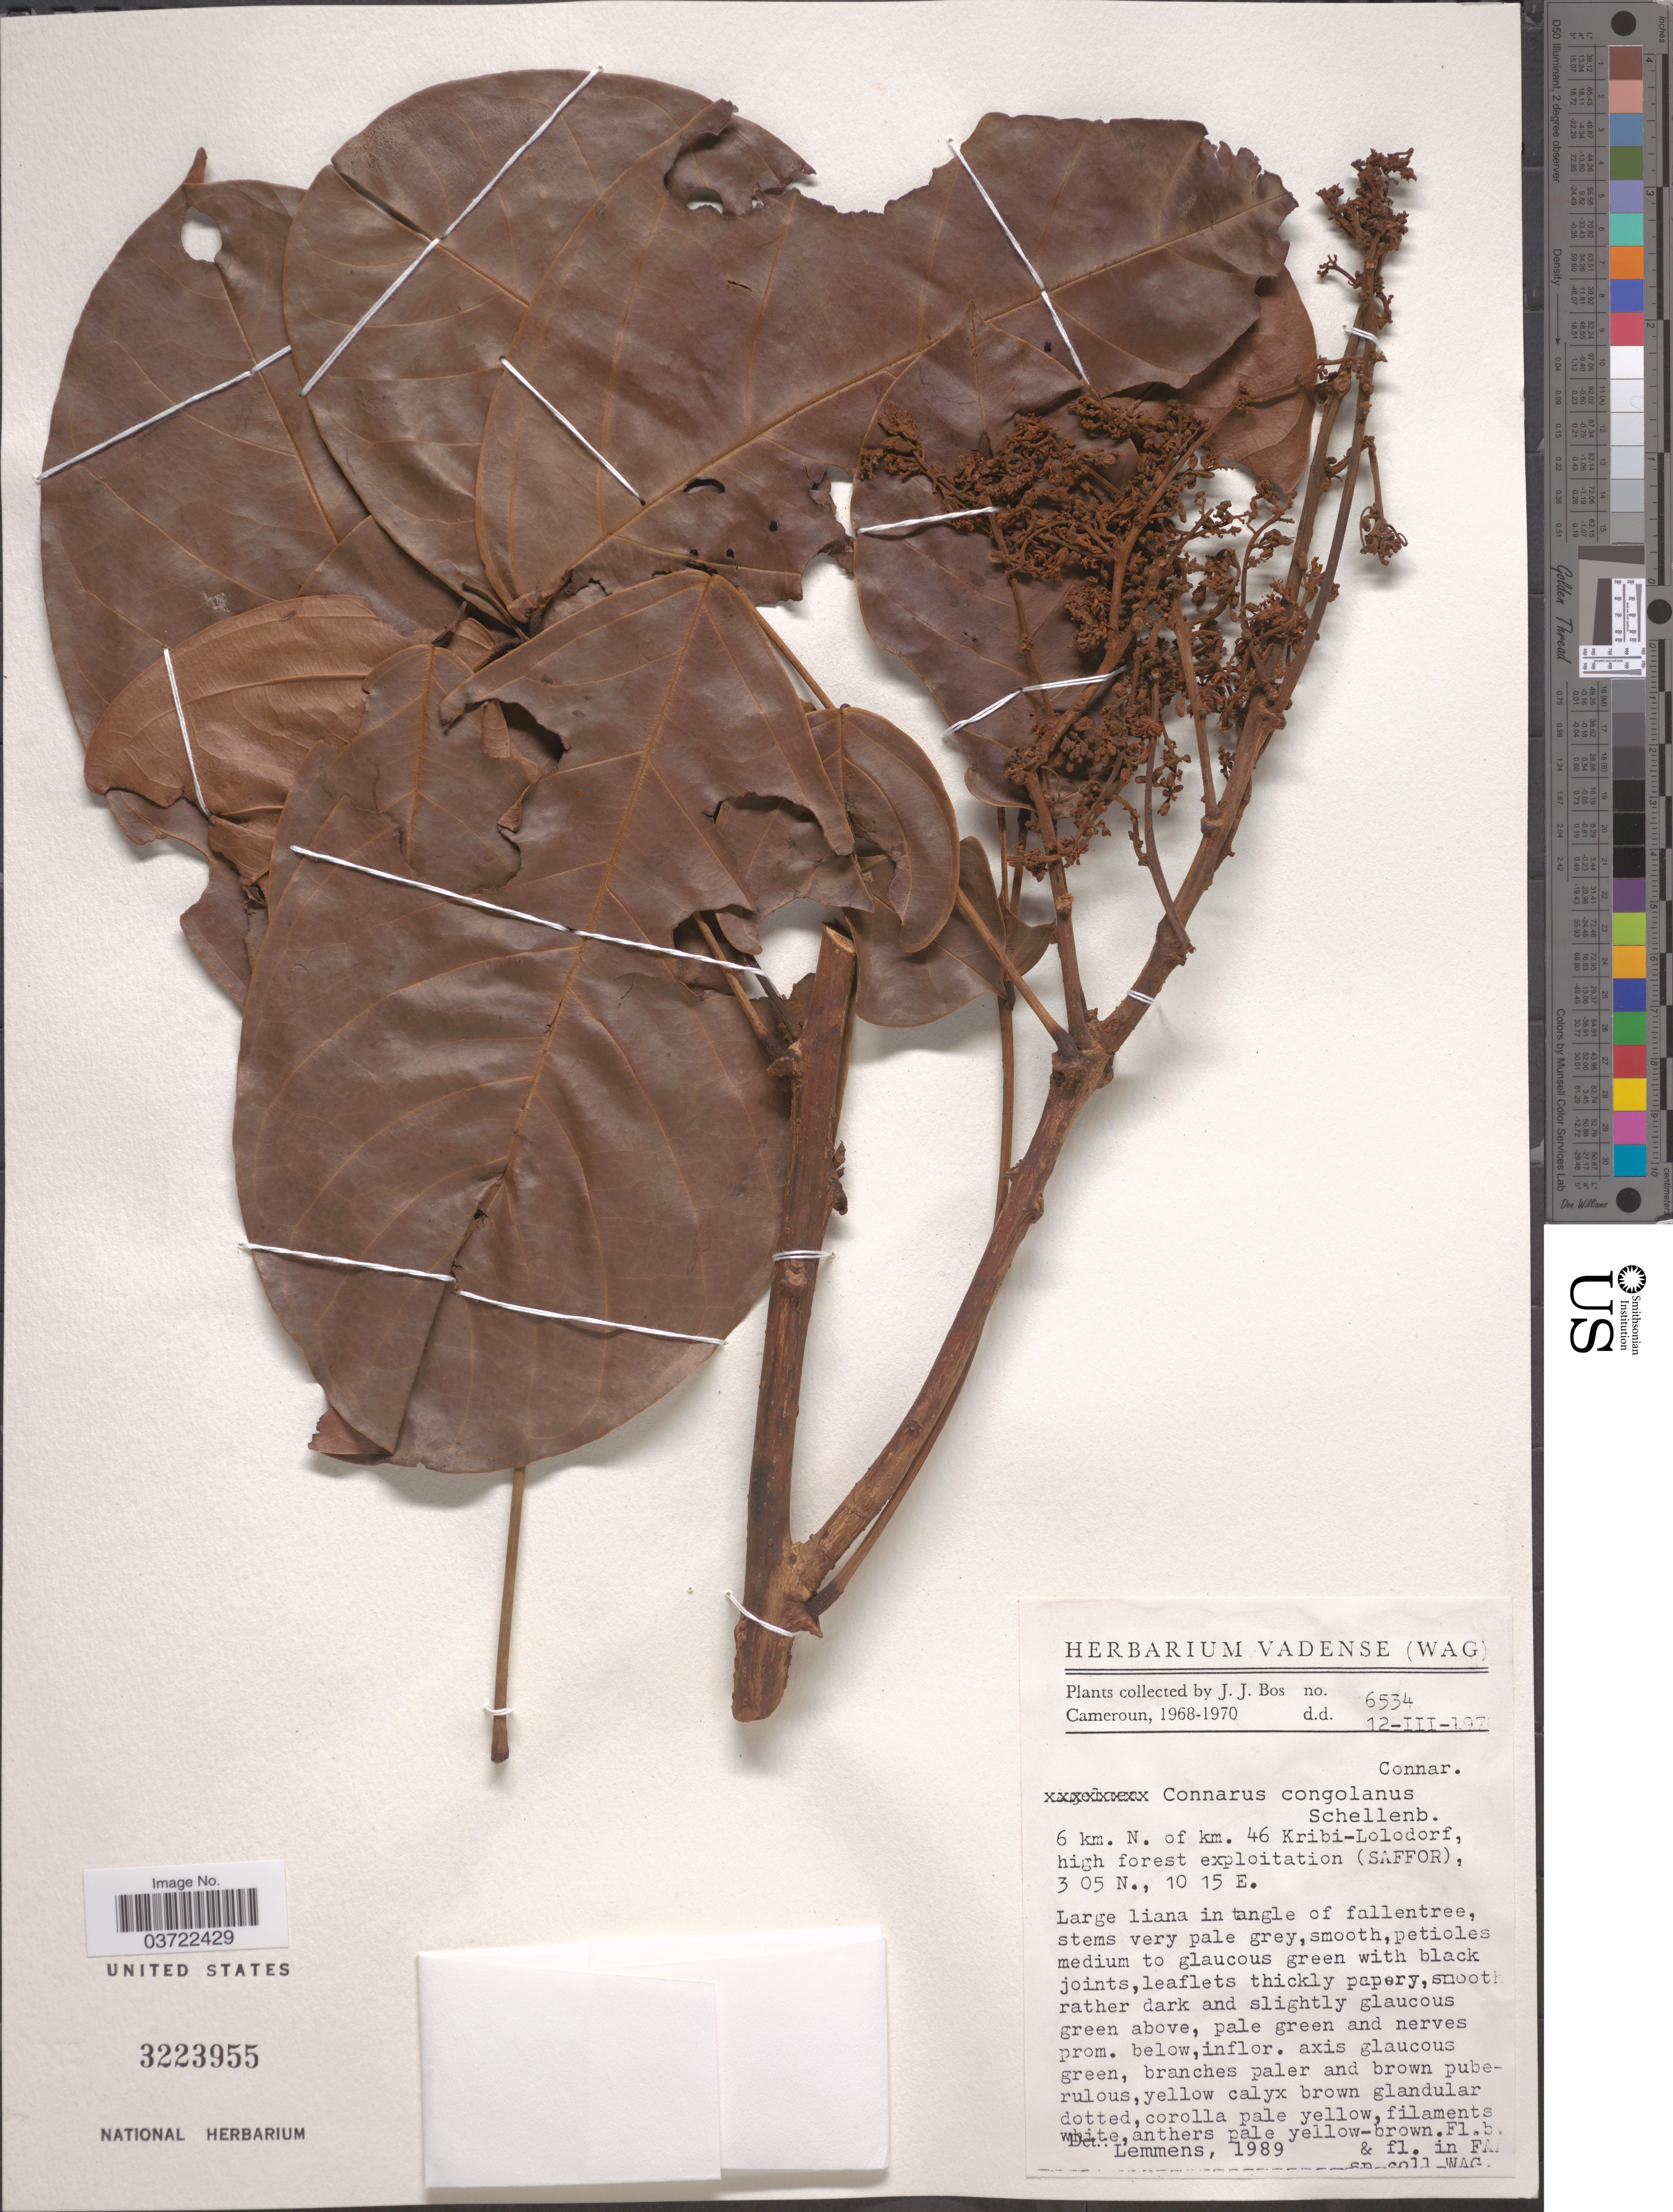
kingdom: Plantae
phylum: Tracheophyta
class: Magnoliopsida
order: Oxalidales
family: Connaraceae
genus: Connarus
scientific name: Connarus congolanus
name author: G. Schellenb.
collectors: J. J. Bos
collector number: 6534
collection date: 1970-03-12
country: Cameroon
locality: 6 km. N. of km. 46 Kribi-Lolodorf, high forest exploitation (Saffor).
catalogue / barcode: US 3223955